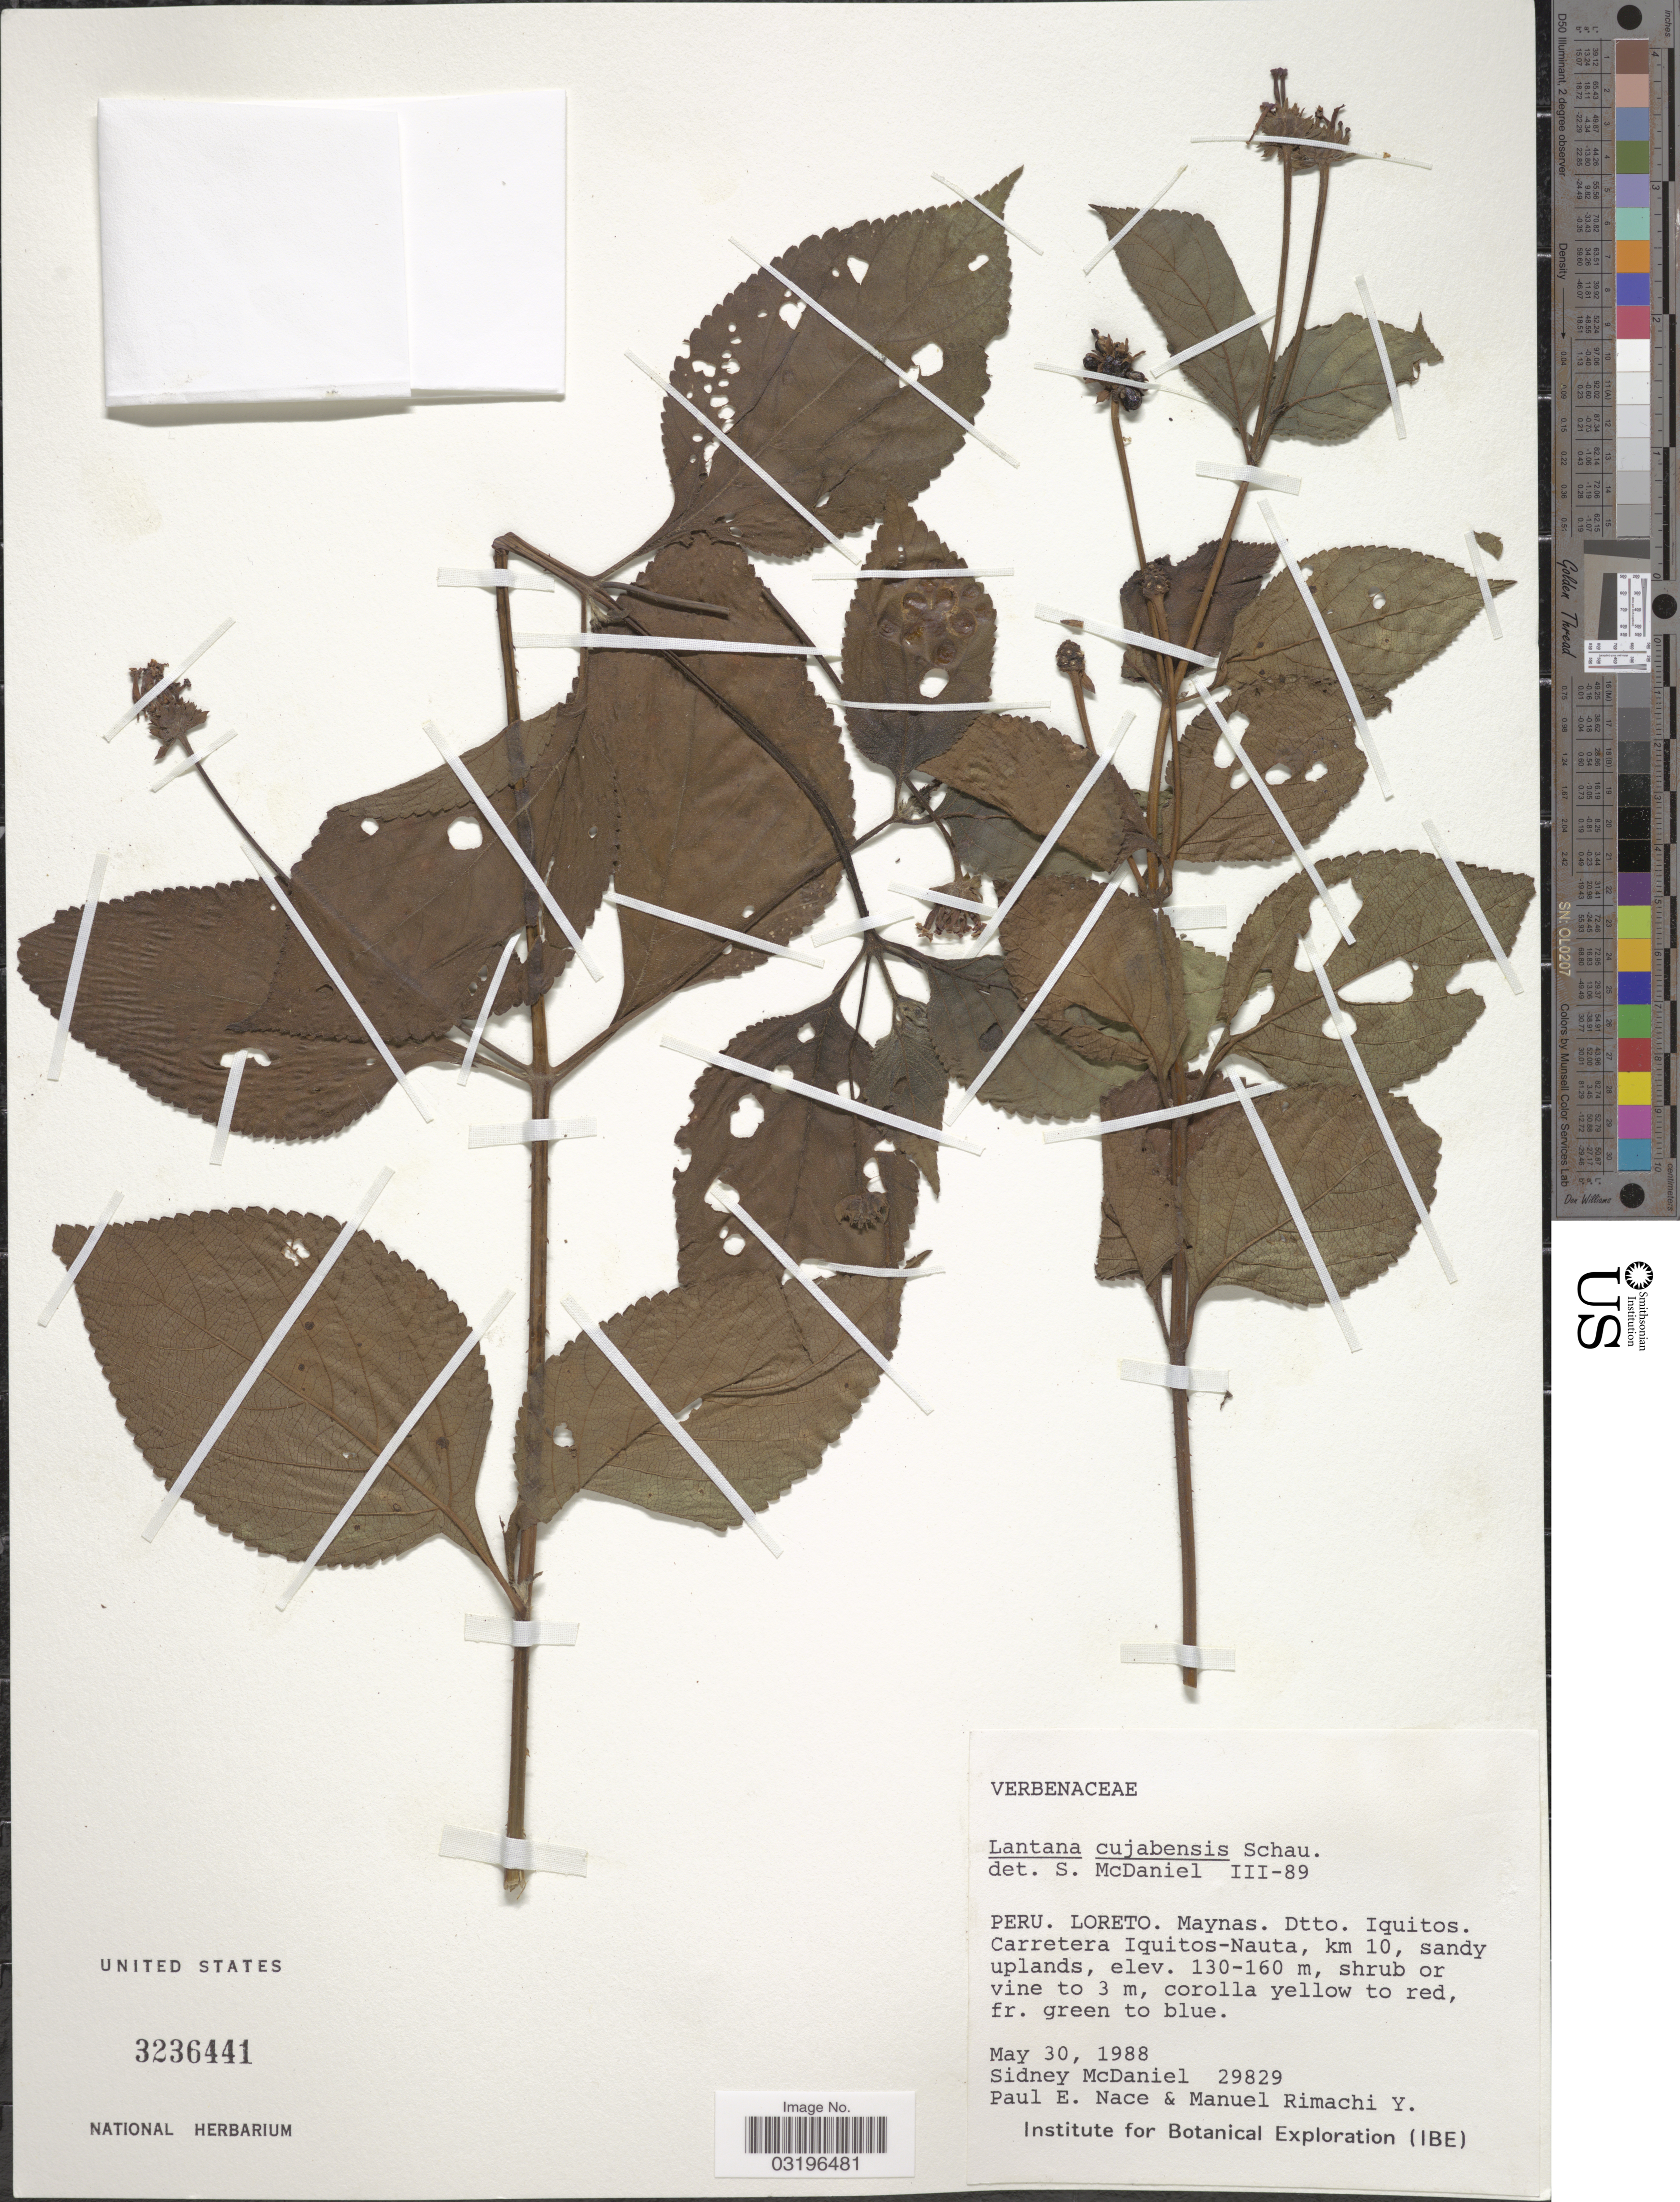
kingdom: Plantae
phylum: Tracheophyta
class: Magnoliopsida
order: Lamiales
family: Verbenaceae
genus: Lantana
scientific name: Lantana cujabensis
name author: Schau.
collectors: S. McDaniel, P. Nace & M. Rimachi Y.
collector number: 29829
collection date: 1988-05-30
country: Peru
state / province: Loreto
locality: Maynas. Dtto. Iquitos. Carretera Iquitos-Nauta, km 10.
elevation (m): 130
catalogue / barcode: US 3236441